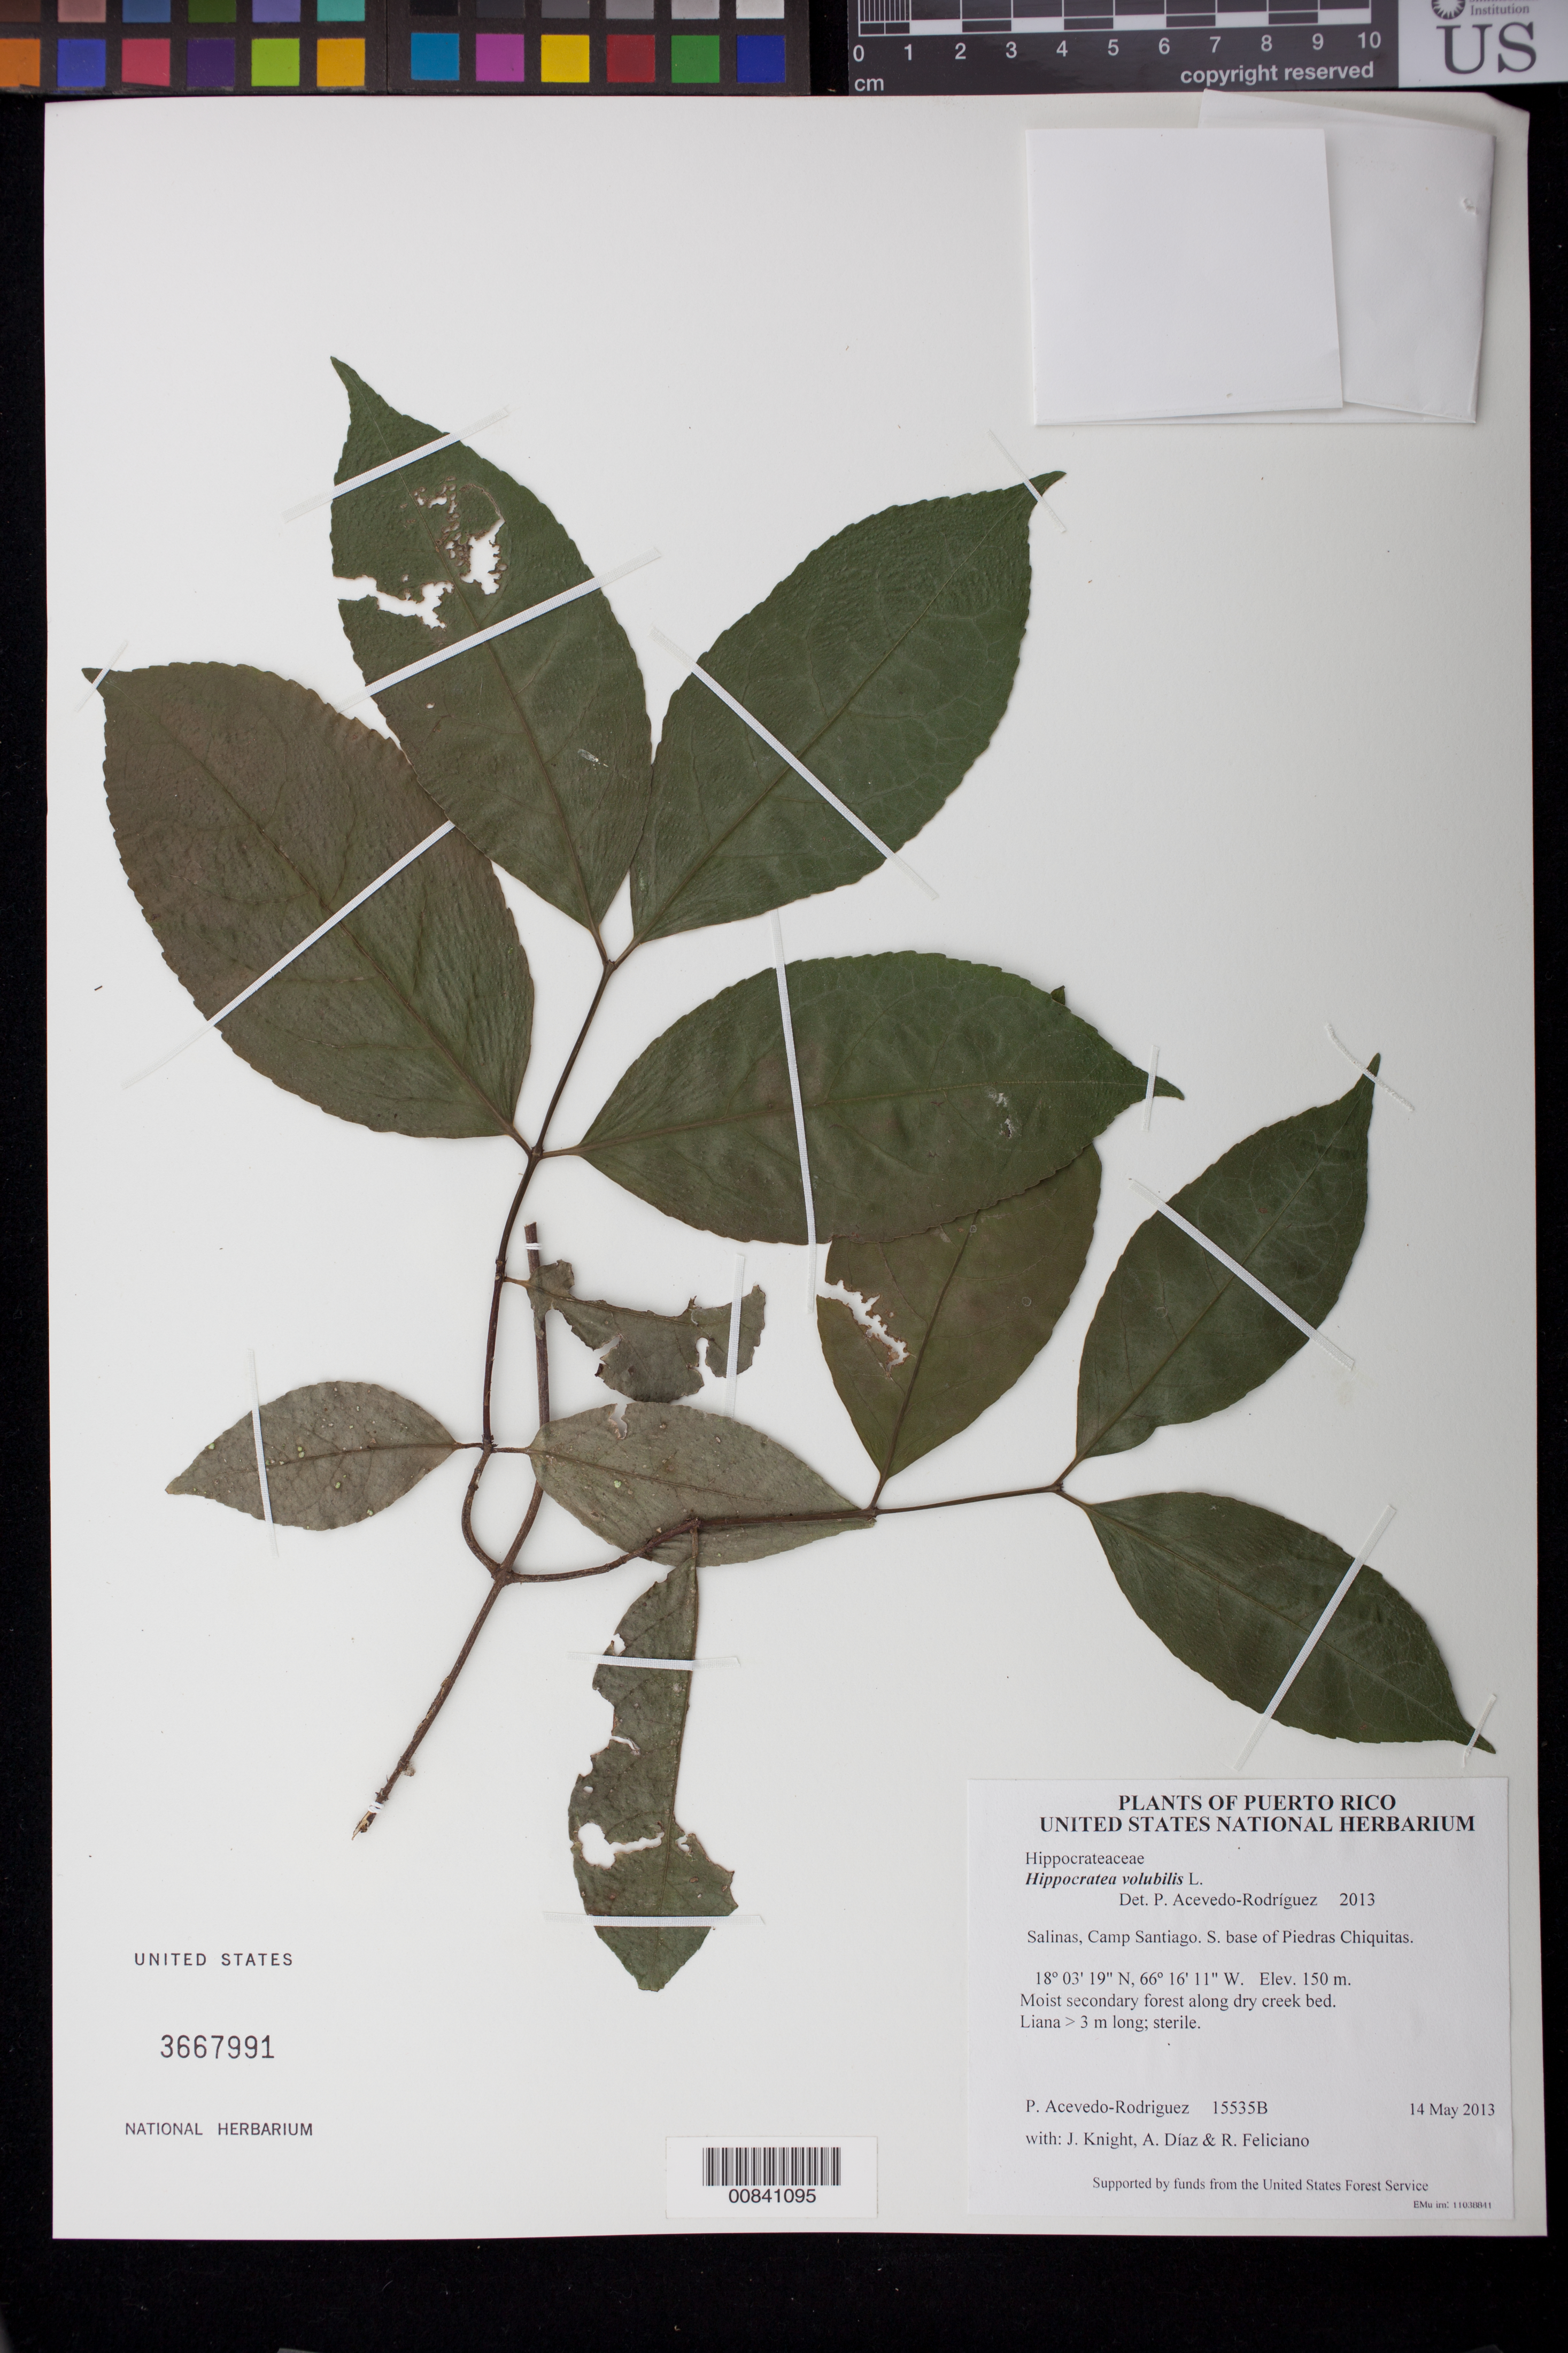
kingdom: Plantae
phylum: Tracheophyta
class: Magnoliopsida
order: Celastrales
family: Celastraceae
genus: Hippocratea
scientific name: Hippocratea volubilis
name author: L.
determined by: Acevedo-Rodríguez, P., (BOT), Smithsonian Institution - National Museum of Natural History (UNITED STATES)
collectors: P. Acevedo-Rodr., J. Knight, A. Díaz & R. Feliciano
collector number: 15535B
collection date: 2013-05-14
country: Puerto Rico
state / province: Salinas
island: Puerto Rico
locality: Camp Santiago. S. base of Piedras Chiquitas.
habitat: Moist secondary forest along dry creek bed.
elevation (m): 150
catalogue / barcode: US 3667991